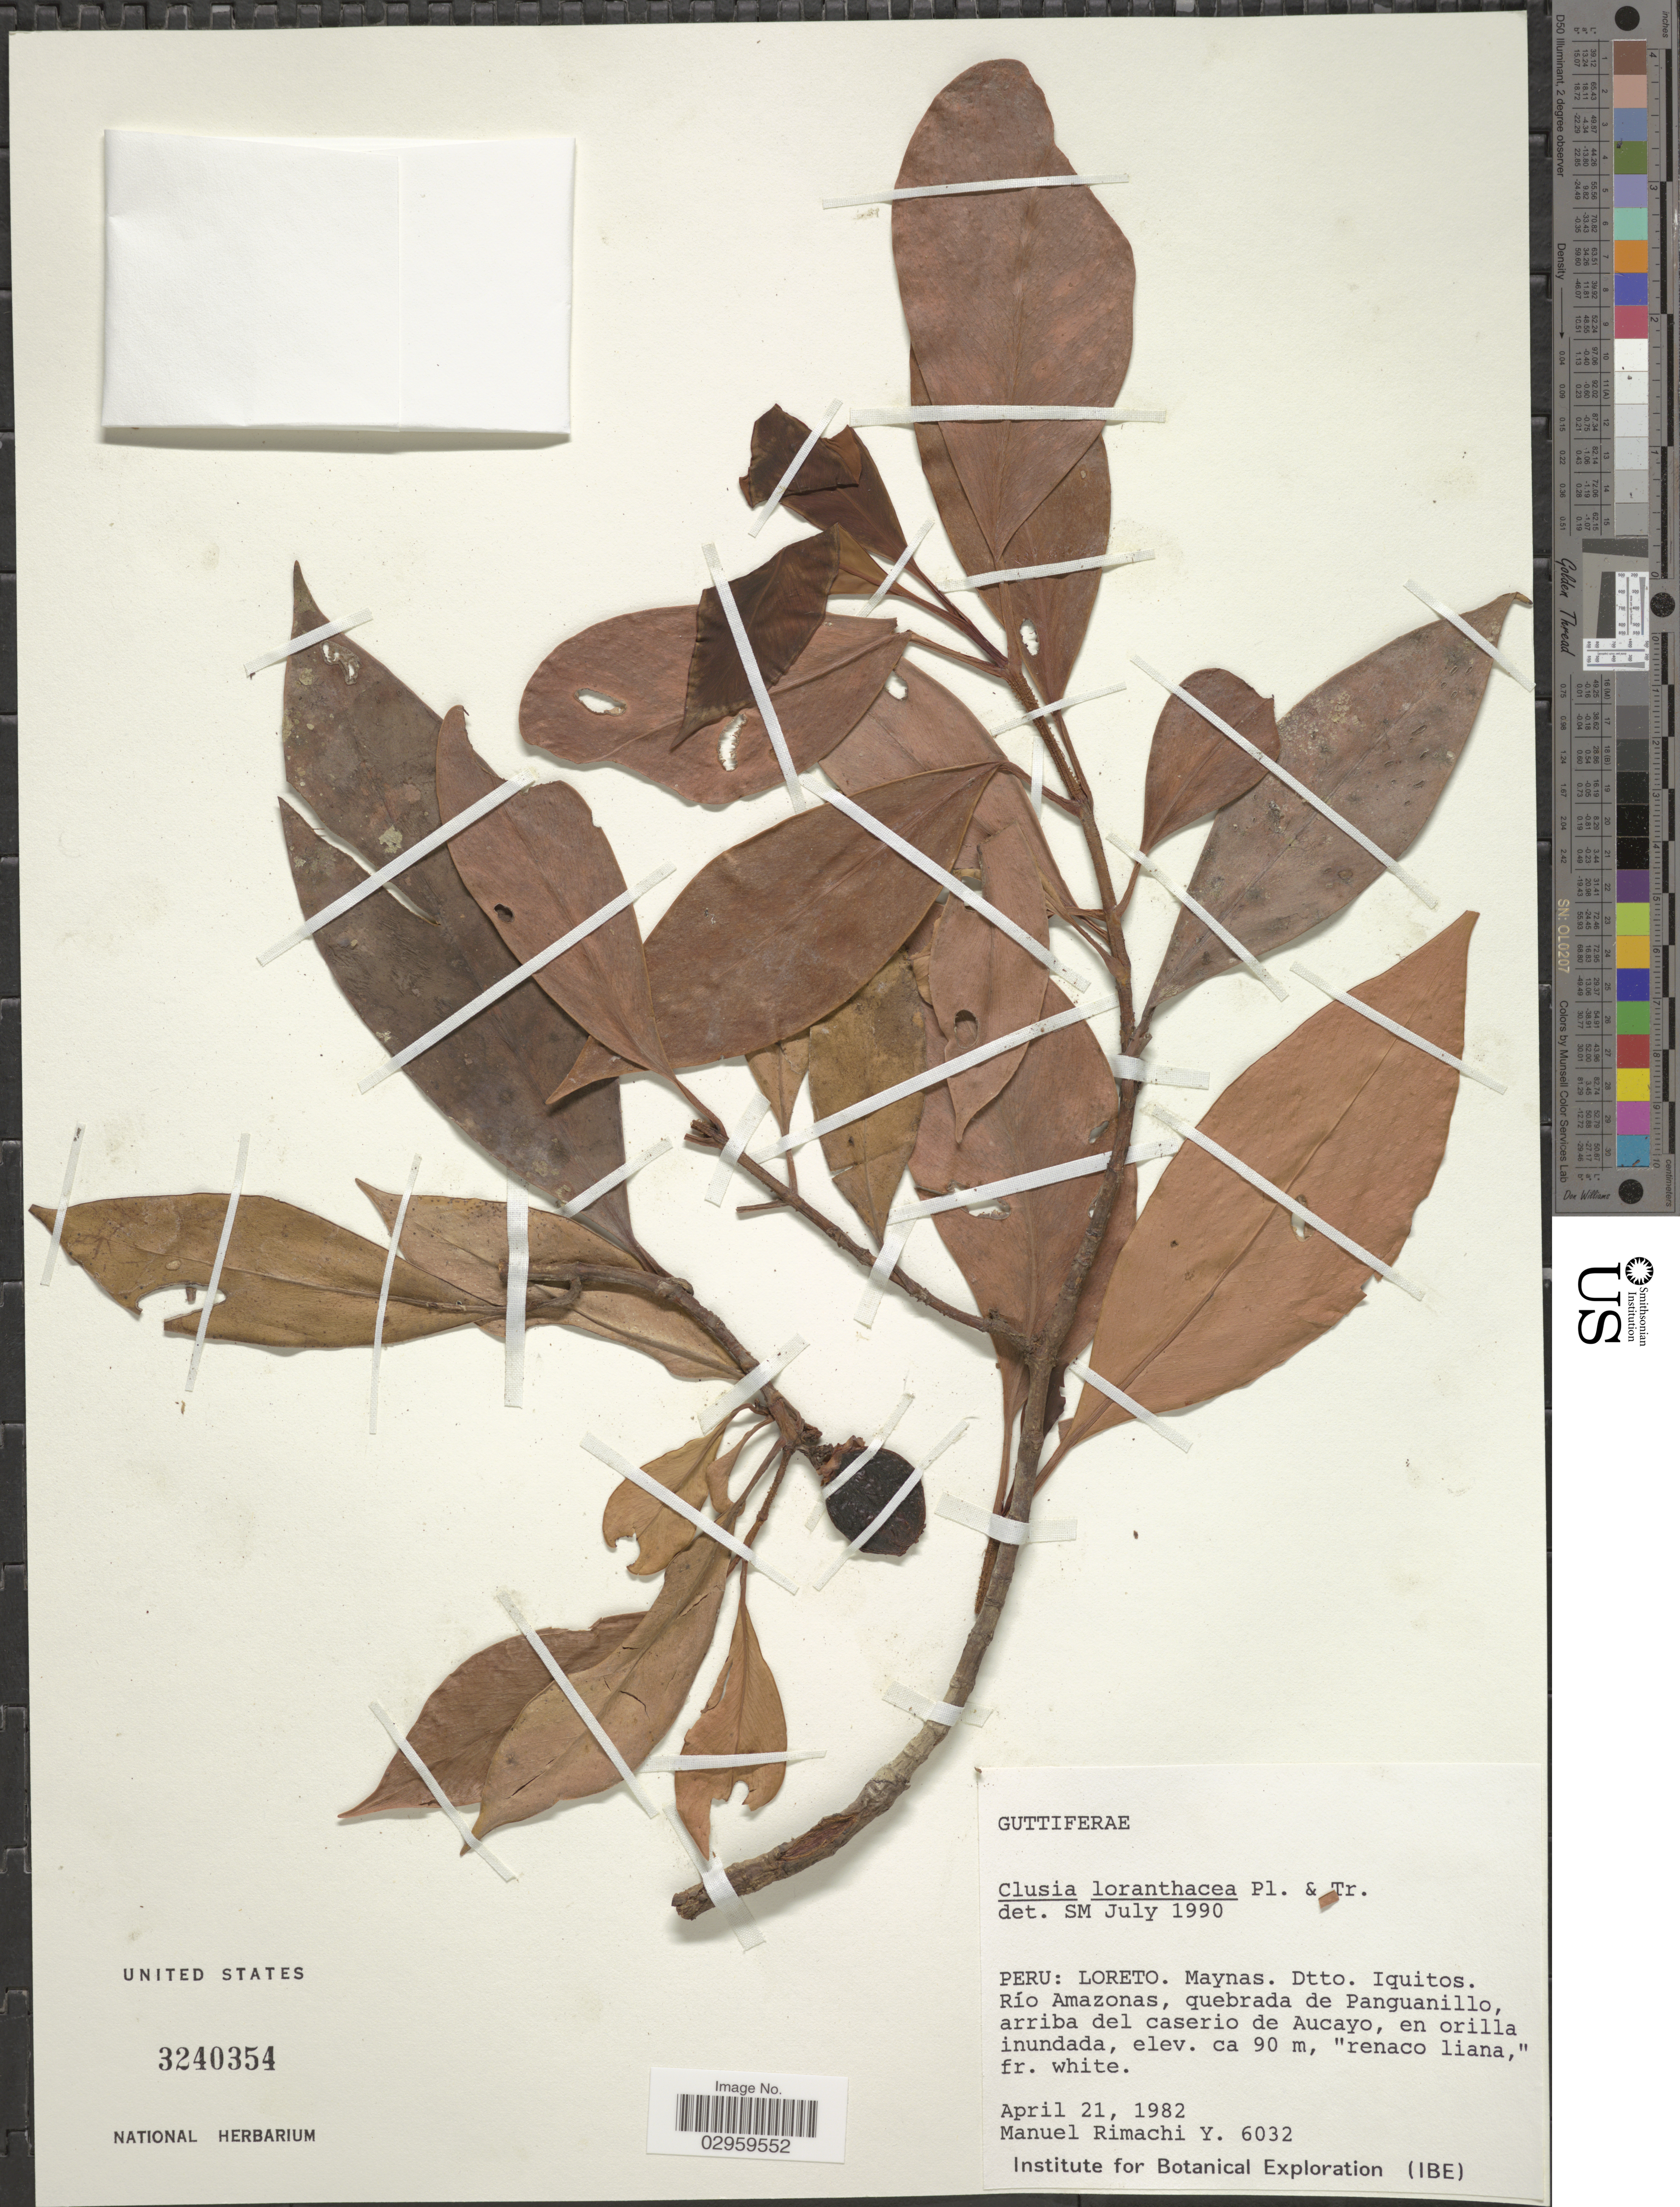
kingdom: Plantae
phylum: Tracheophyta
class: Magnoliopsida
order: Malpighiales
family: Clusiaceae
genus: Clusia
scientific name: Clusia loranthacea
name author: Planch. & Triana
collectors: M. Rimachi Y.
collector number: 6032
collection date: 1982-04-21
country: Peru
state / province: Loreto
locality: Maynas. Dtto. Iquitos. Río Amazonas, quebrada de Panguanillo, arriba del caserio de Aucayo.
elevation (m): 90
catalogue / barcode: US 3240354